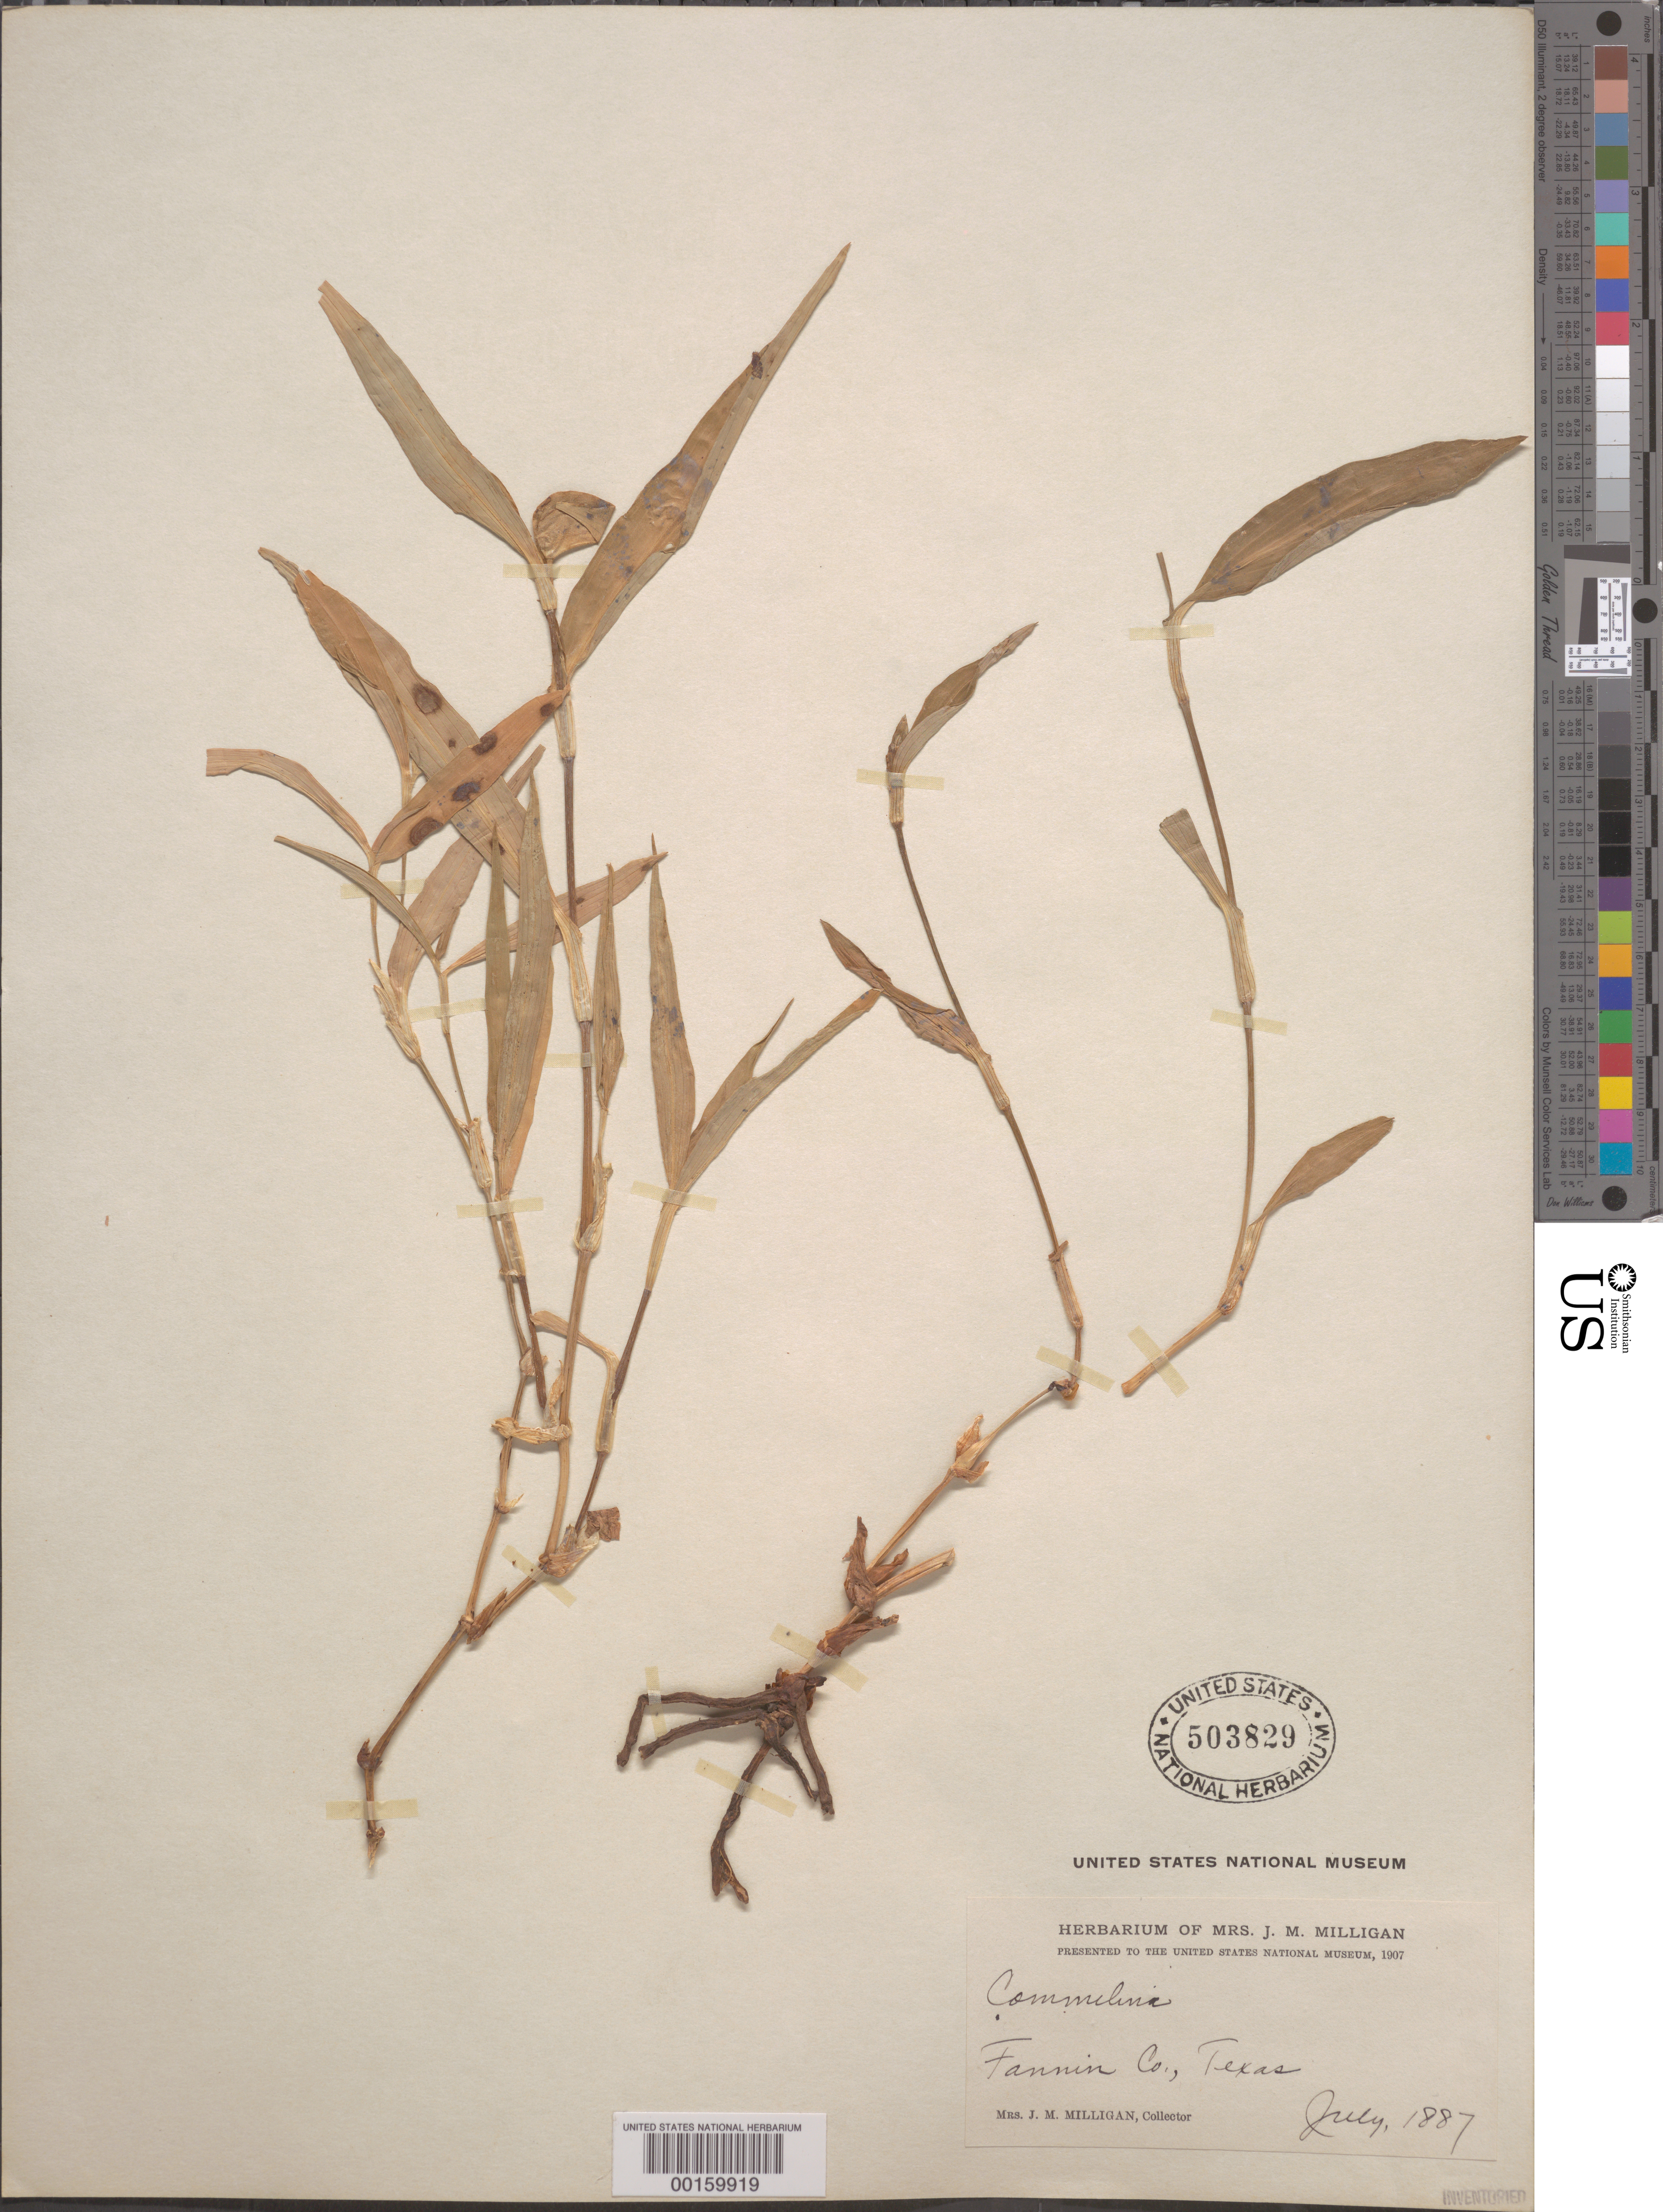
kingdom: Plantae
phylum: Tracheophyta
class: Liliopsida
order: Commelinales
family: Commelinaceae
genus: Commelina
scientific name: Commelina erecta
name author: L.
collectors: J. M. Milligan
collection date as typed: Jul 1887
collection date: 1887-07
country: United States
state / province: Texas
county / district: Fannin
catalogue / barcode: US 503829